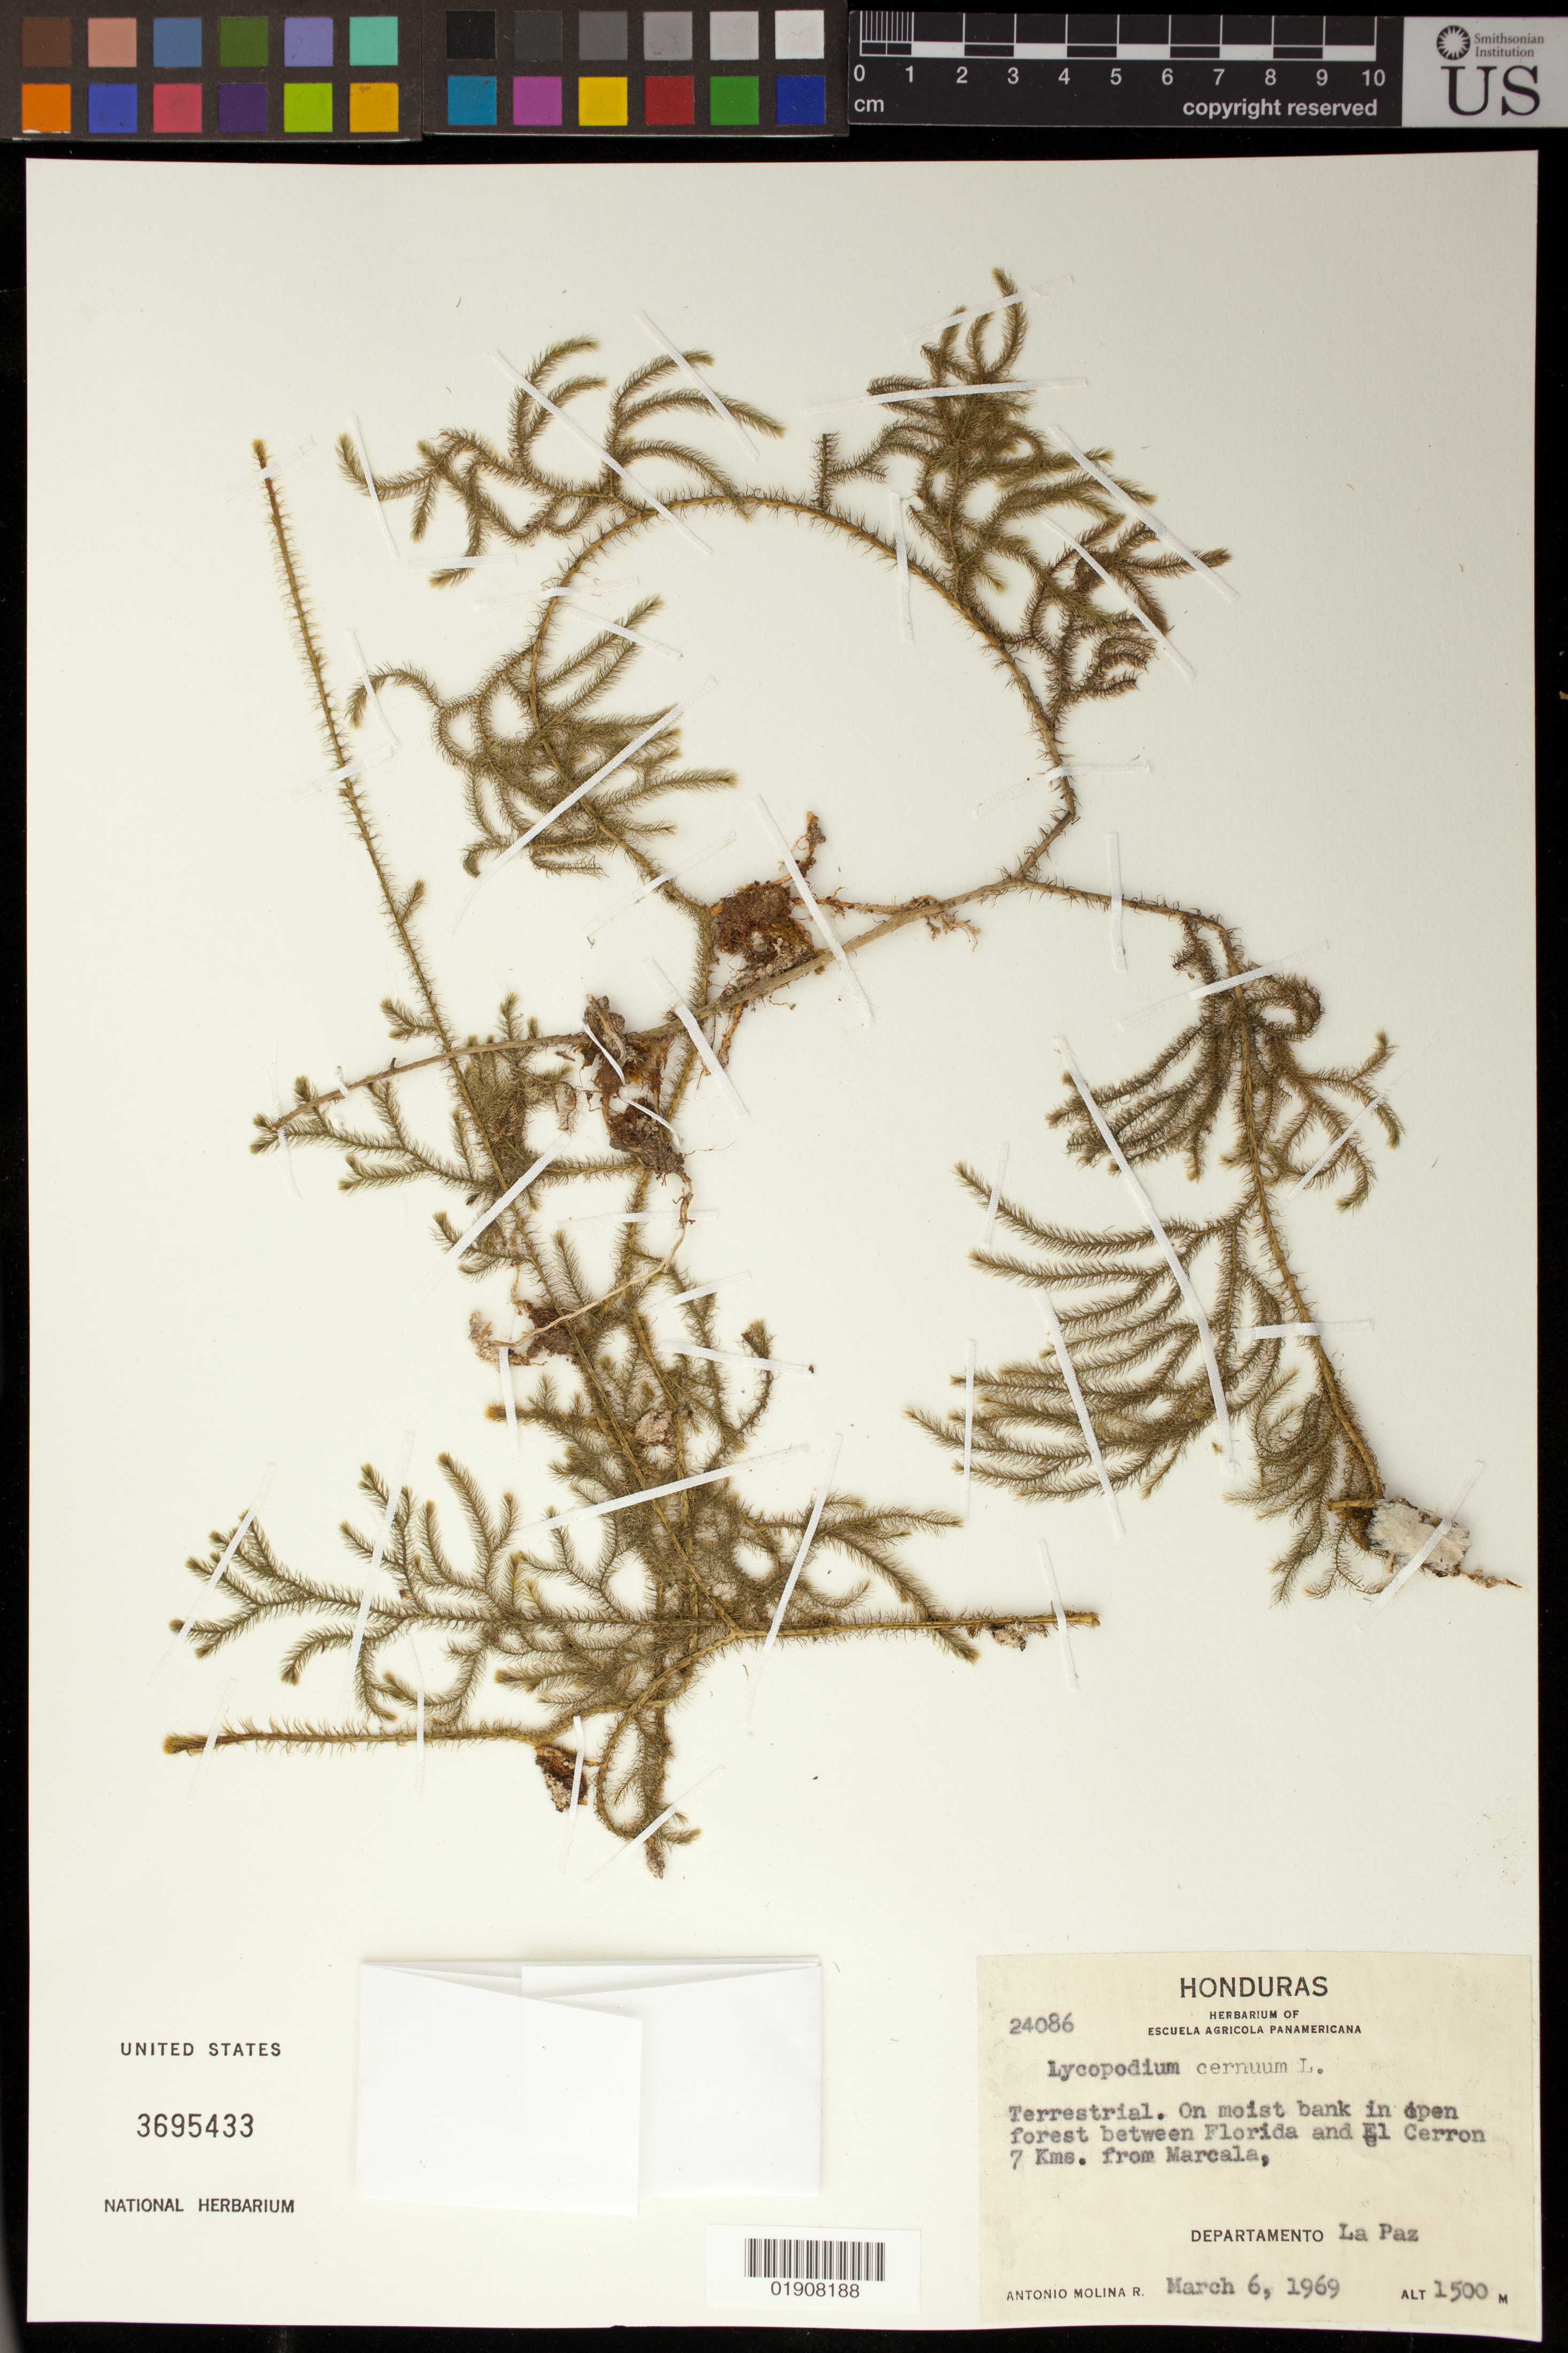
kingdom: Plantae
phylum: Tracheophyta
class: Lycopodiopsida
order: Lycopodiales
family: Lycopodiaceae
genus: Palhinhaea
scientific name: Palhinhaea cernua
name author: (L.) Vasc. & Franco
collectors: A. Molina R.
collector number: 24086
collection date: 1969-03-06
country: Honduras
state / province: La Paz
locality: Between Florida and El Cerron 7 kms. from Marcala, Departamento La Paz.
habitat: On moist bank in open forest.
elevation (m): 1500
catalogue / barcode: US 3695433